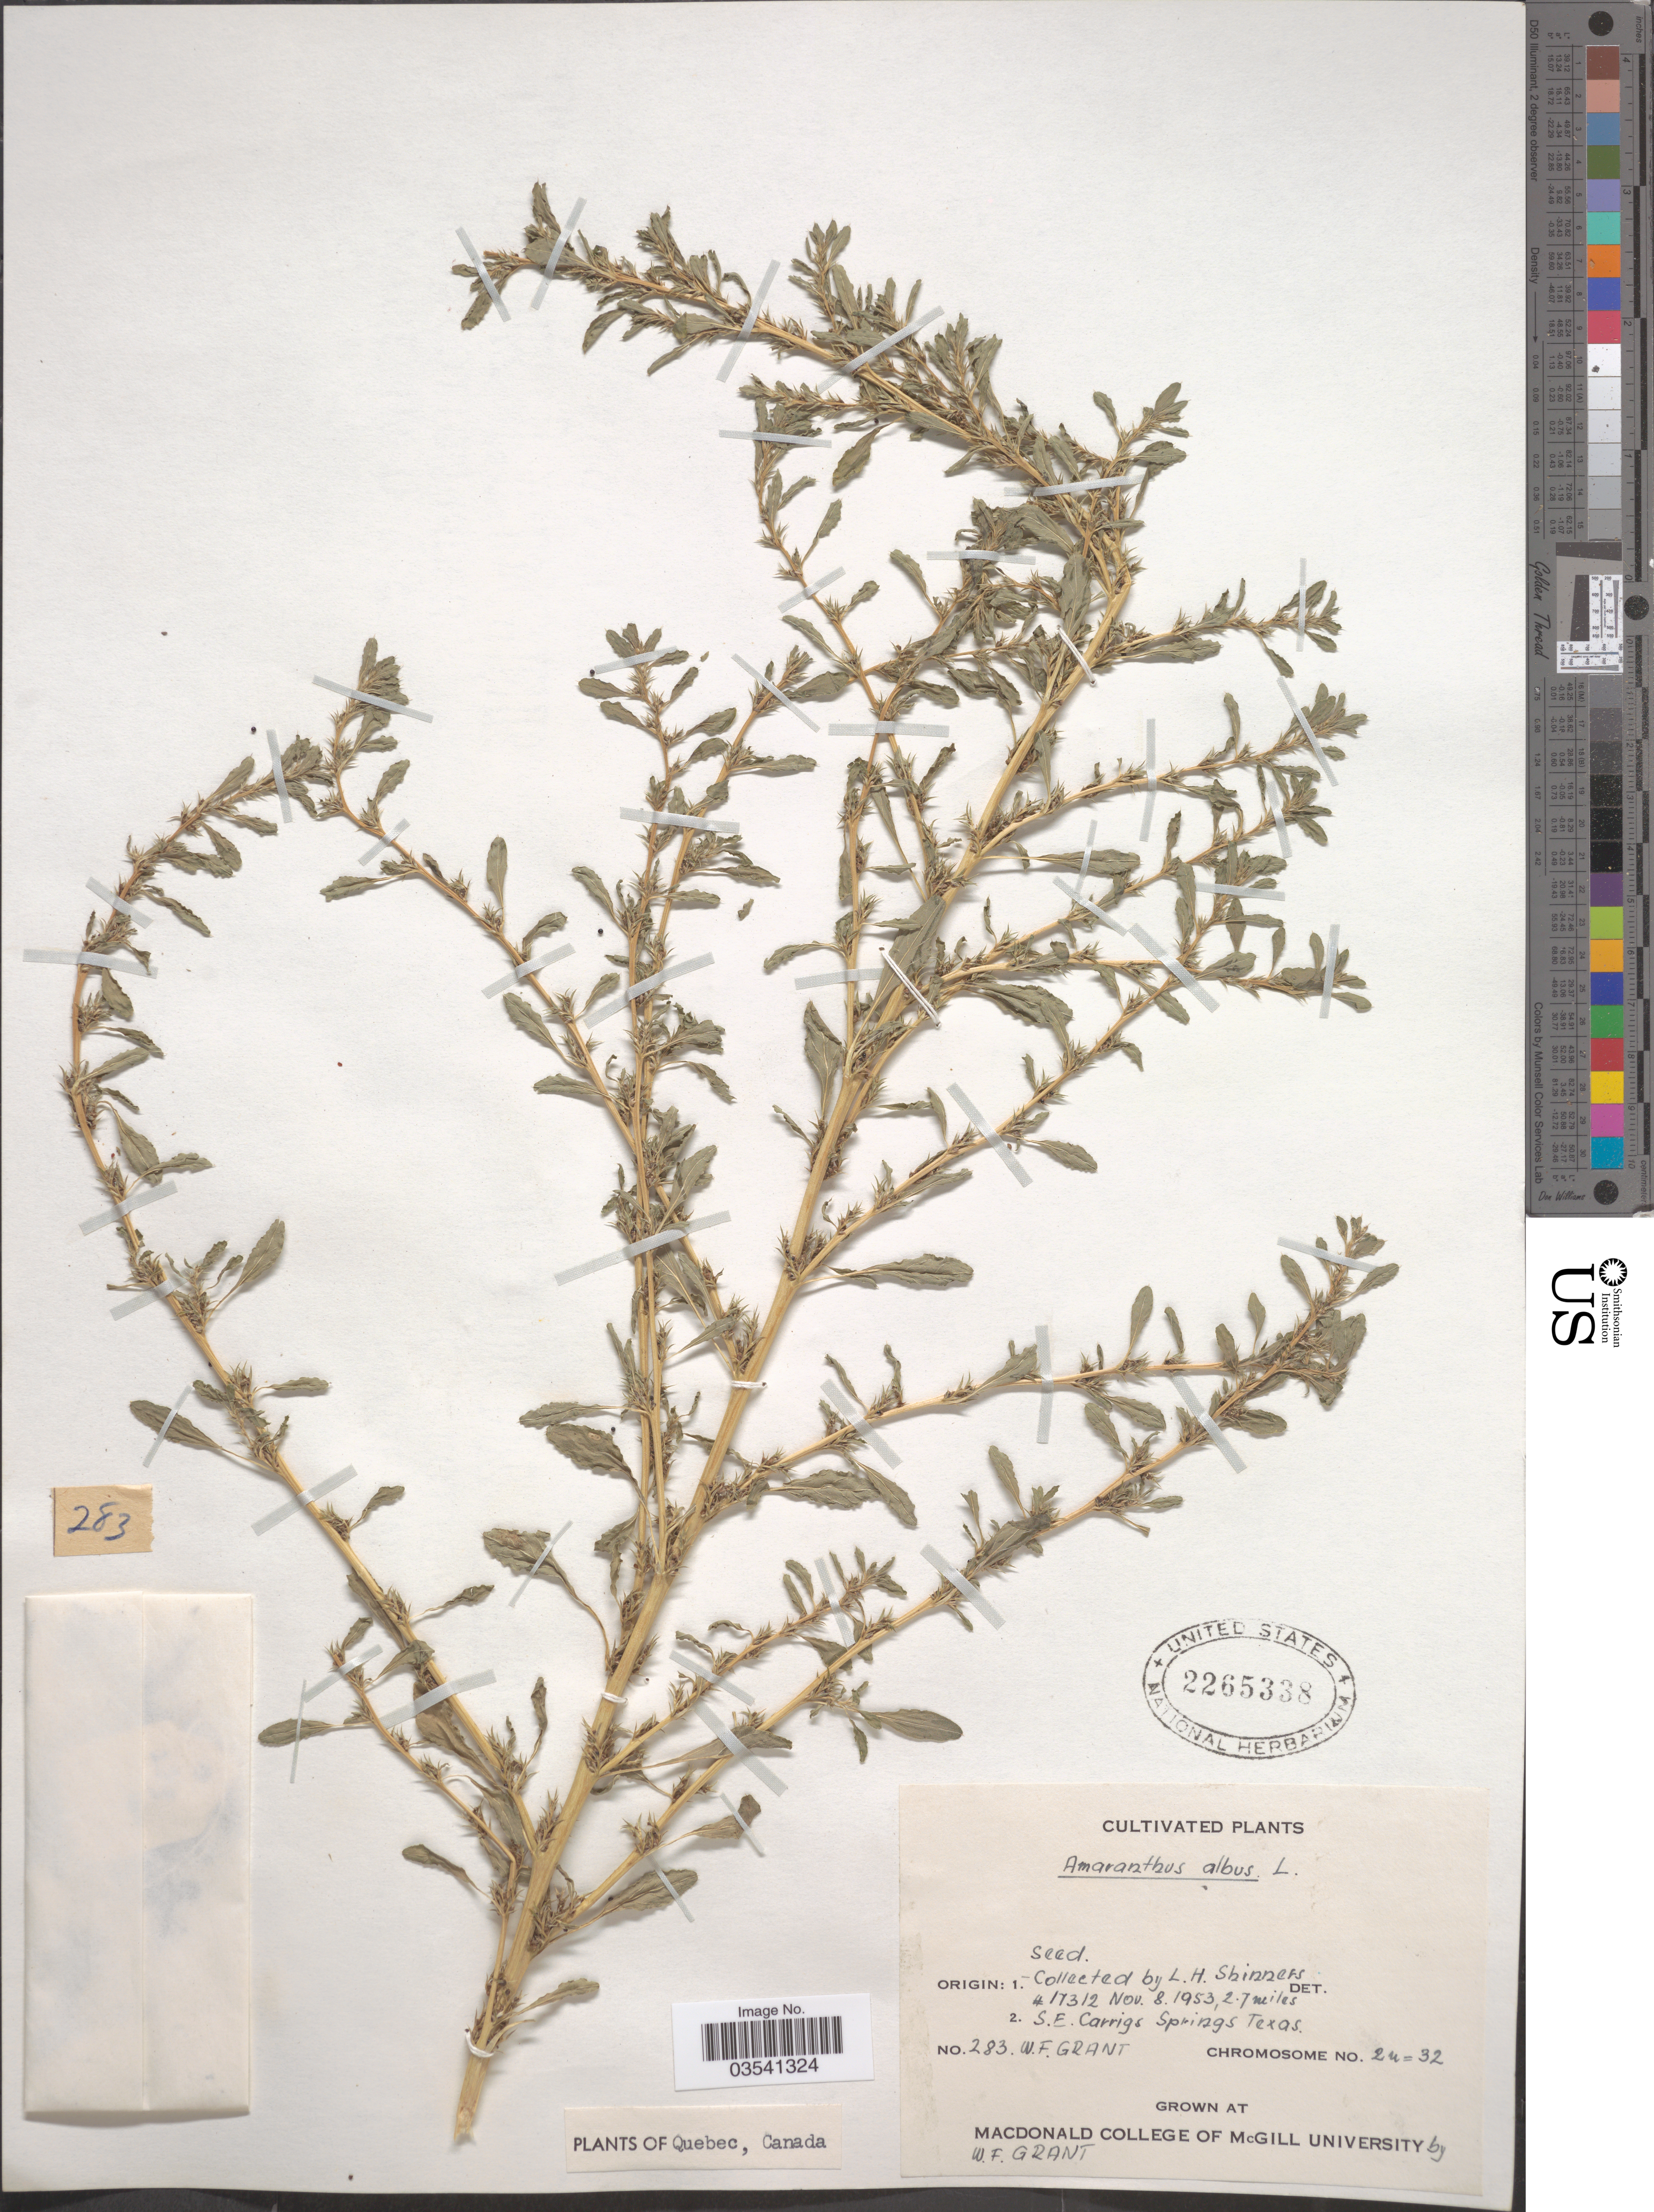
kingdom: Plantae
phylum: Tracheophyta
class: Magnoliopsida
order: Caryophyllales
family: Amaranthaceae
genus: Amaranthus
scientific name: Amaranthus albus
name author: L.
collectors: W. Grant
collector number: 283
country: Canada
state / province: Quebec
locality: Grown at MacDonald College of McGill University.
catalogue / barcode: US 2265338